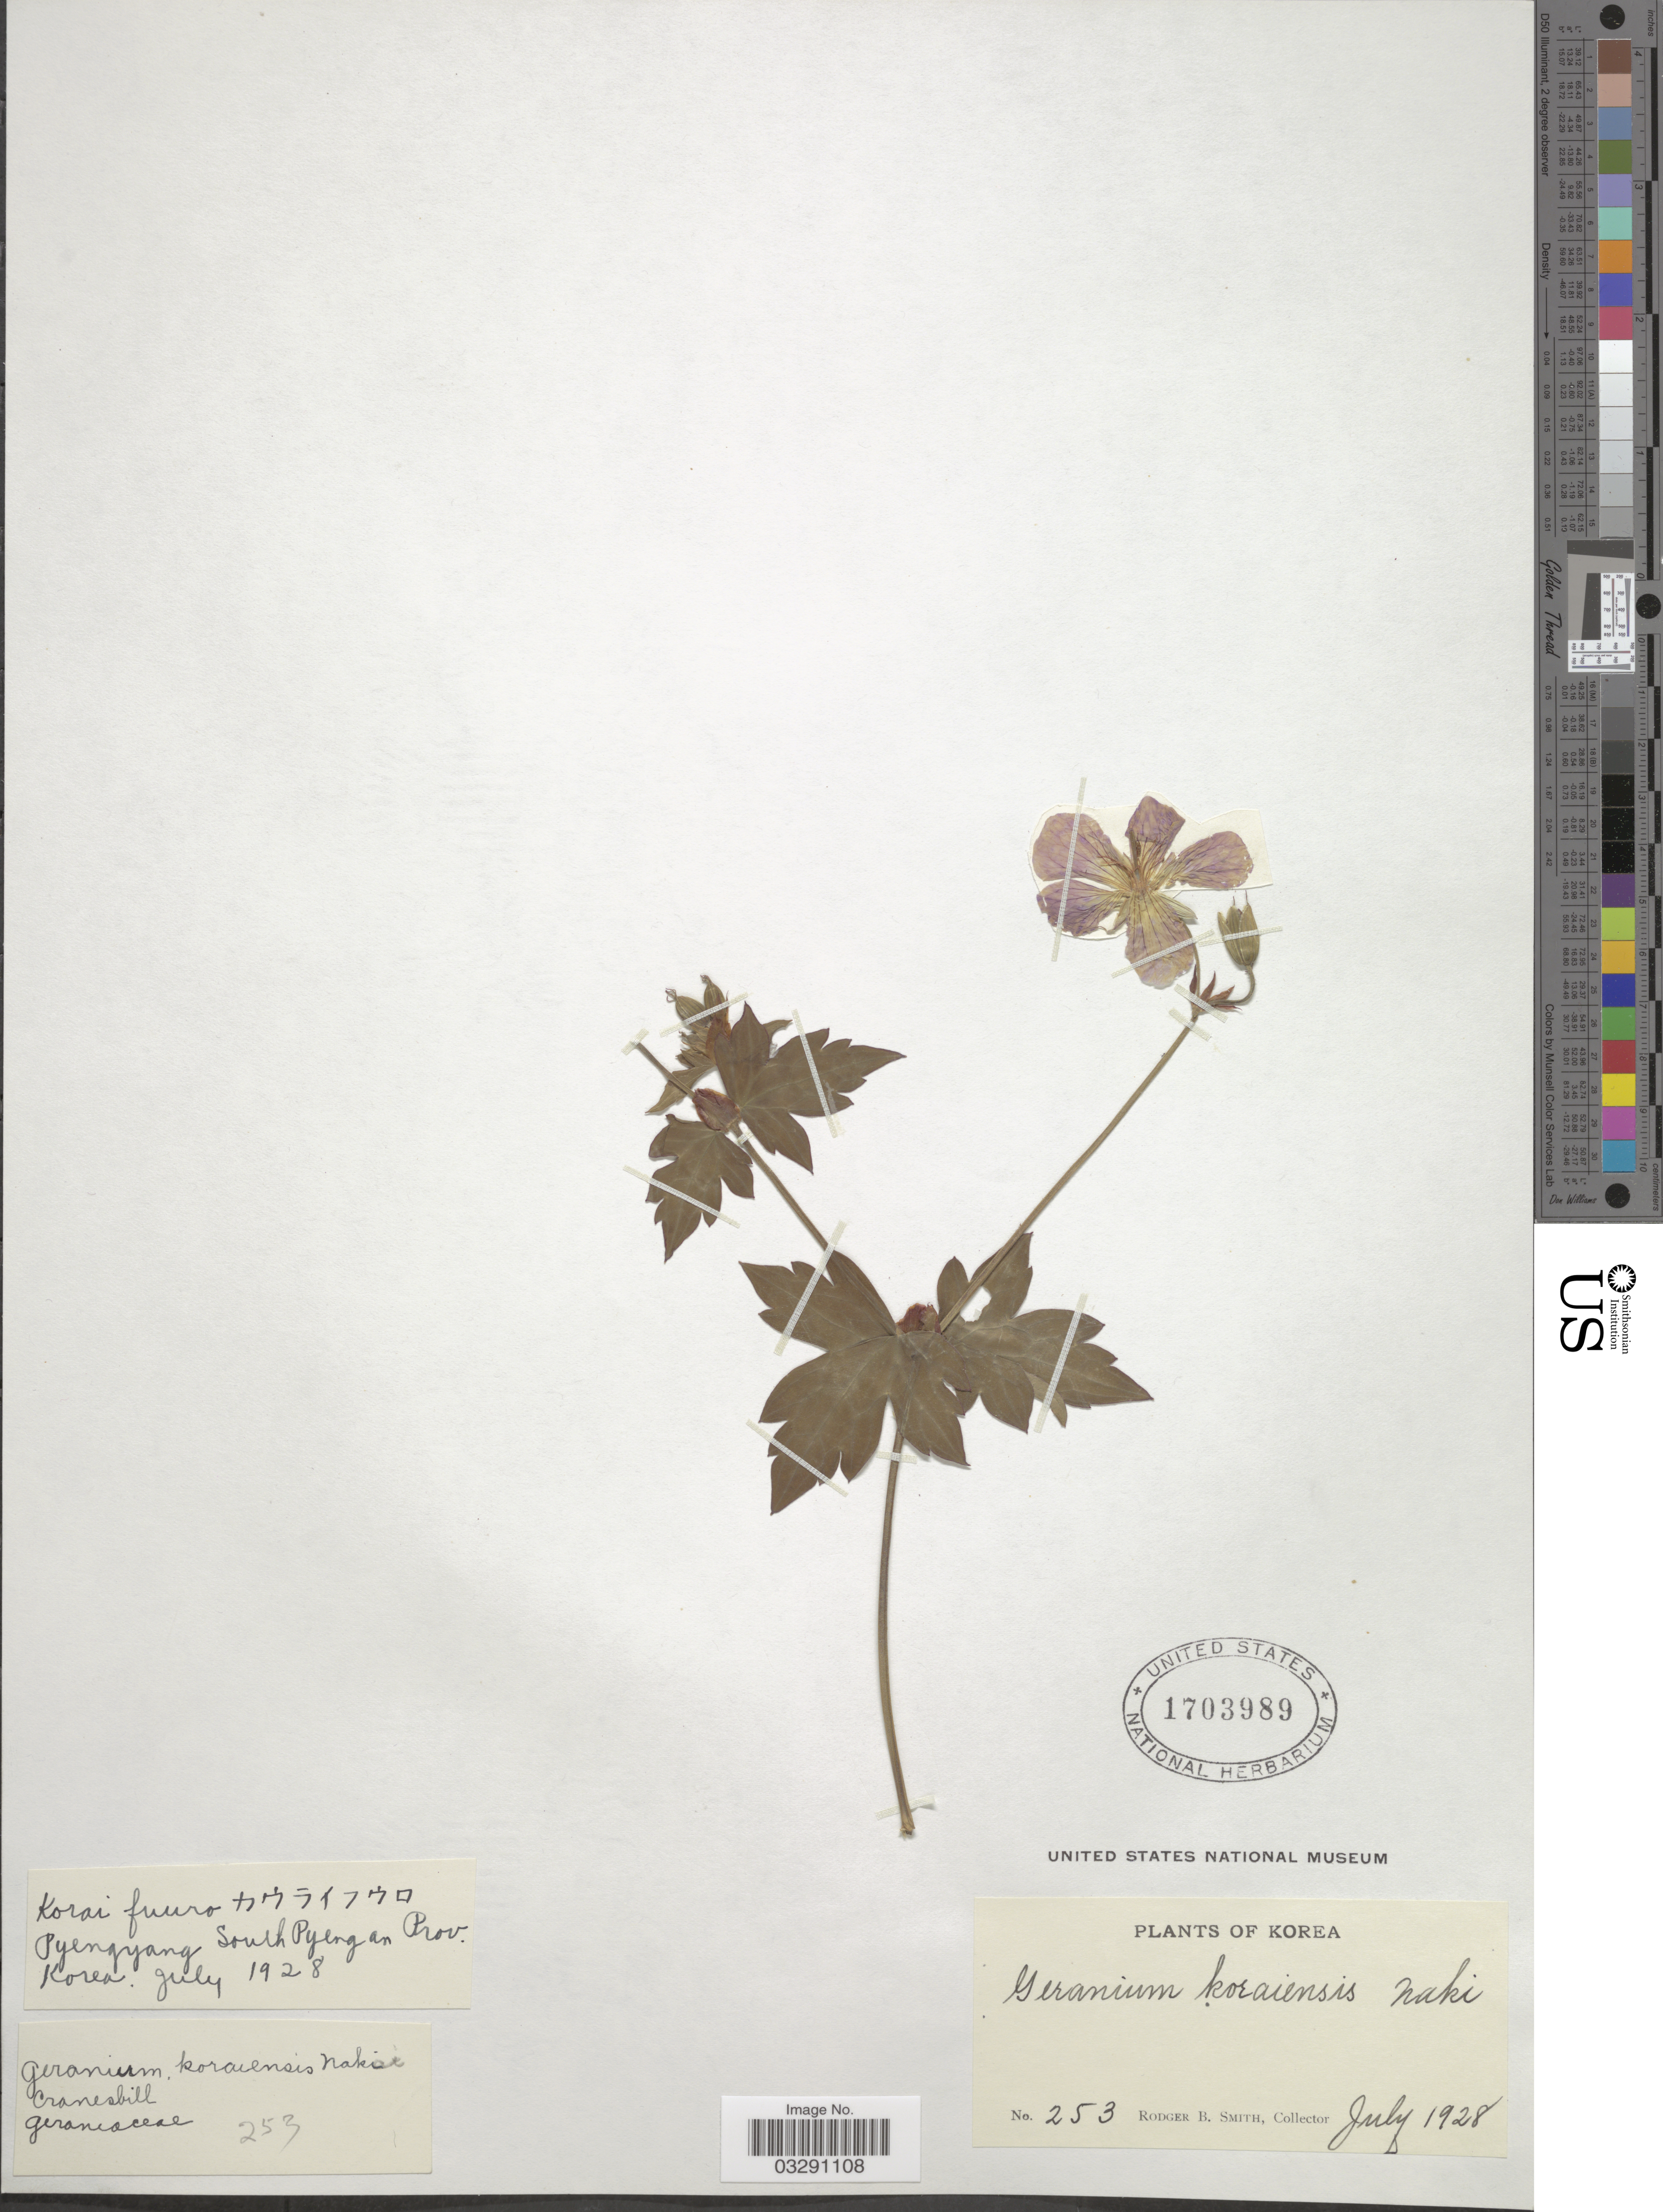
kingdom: Plantae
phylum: Tracheophyta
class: Magnoliopsida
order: Geraniales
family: Geraniaceae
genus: Geranium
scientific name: Geranium koraiensis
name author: Nakai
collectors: R. Smith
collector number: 253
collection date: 1928-07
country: North Korea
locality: Pyengyang South Pyengan Prov.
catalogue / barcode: US 1703989